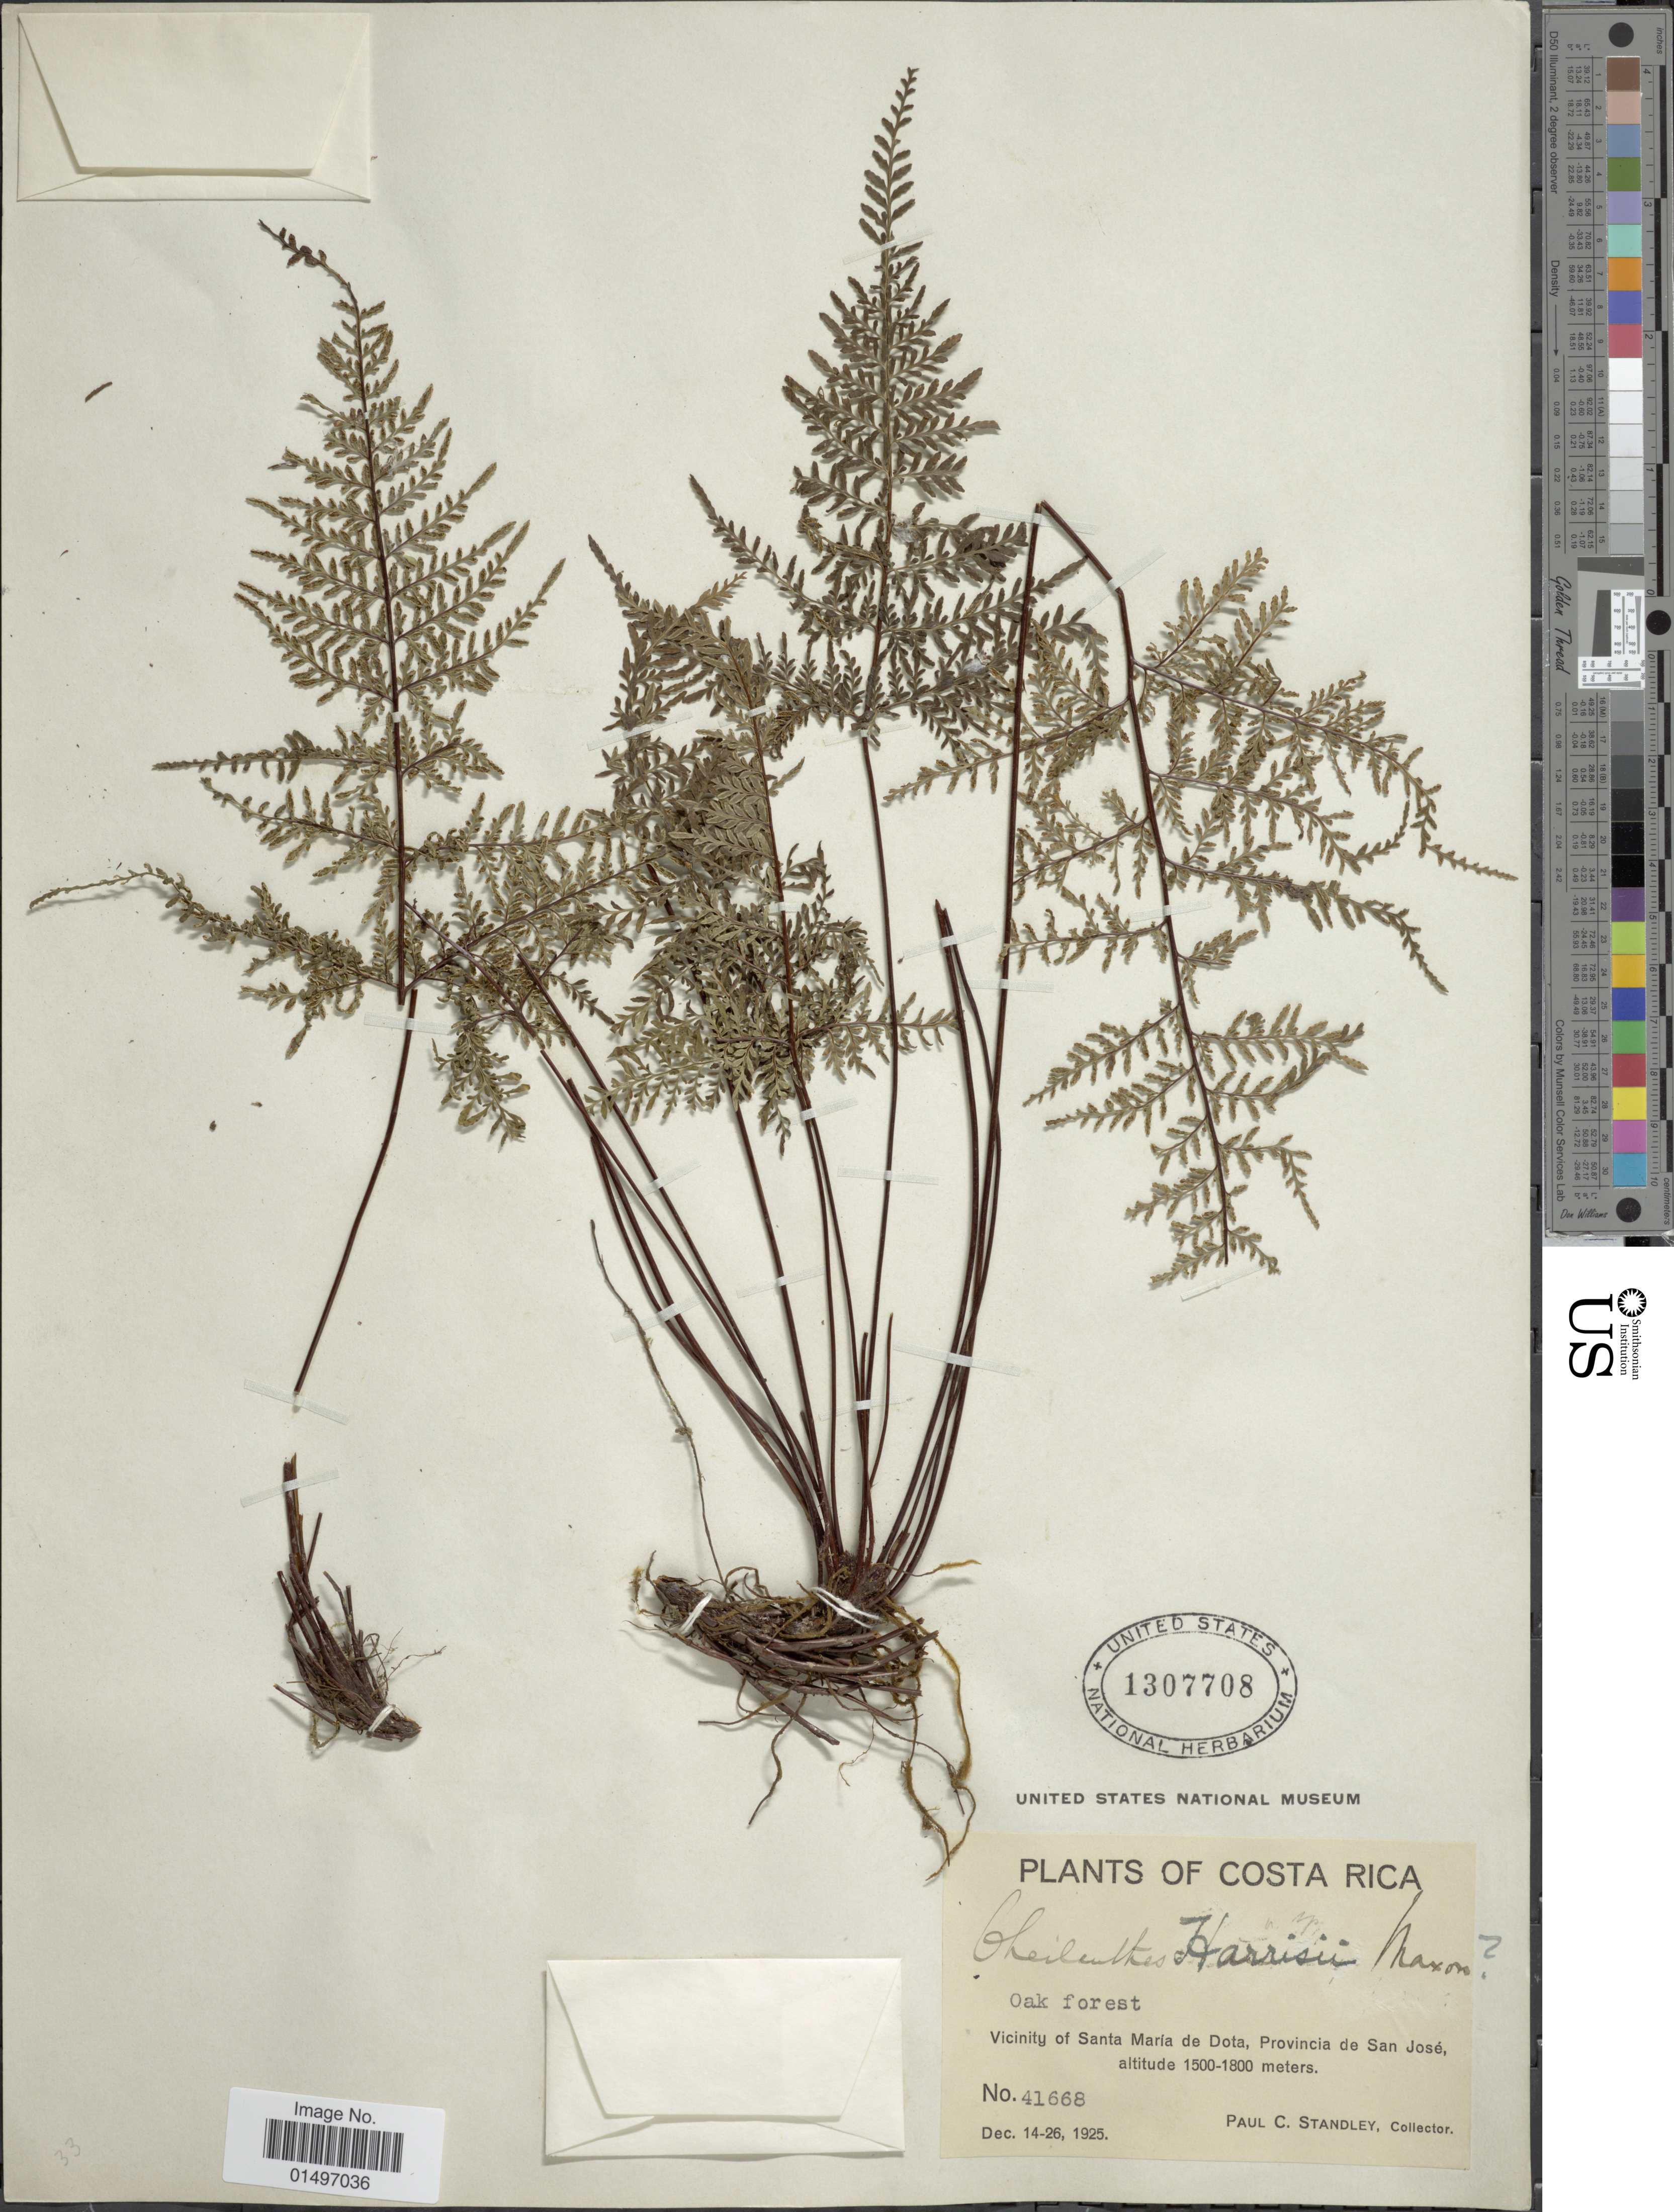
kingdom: Plantae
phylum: Tracheophyta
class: Polypodiopsida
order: Polypodiales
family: Pteridaceae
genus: Gaga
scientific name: Gaga harrisii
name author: (Maxon) Fay W. Li & Windham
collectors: P. C. Standley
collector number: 41668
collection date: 1925-12-14/1925-12-26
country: Costa Rica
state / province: San José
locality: Costa Rica, Vicinity of Santa Maria de Dota.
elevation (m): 1500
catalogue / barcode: US 1307708